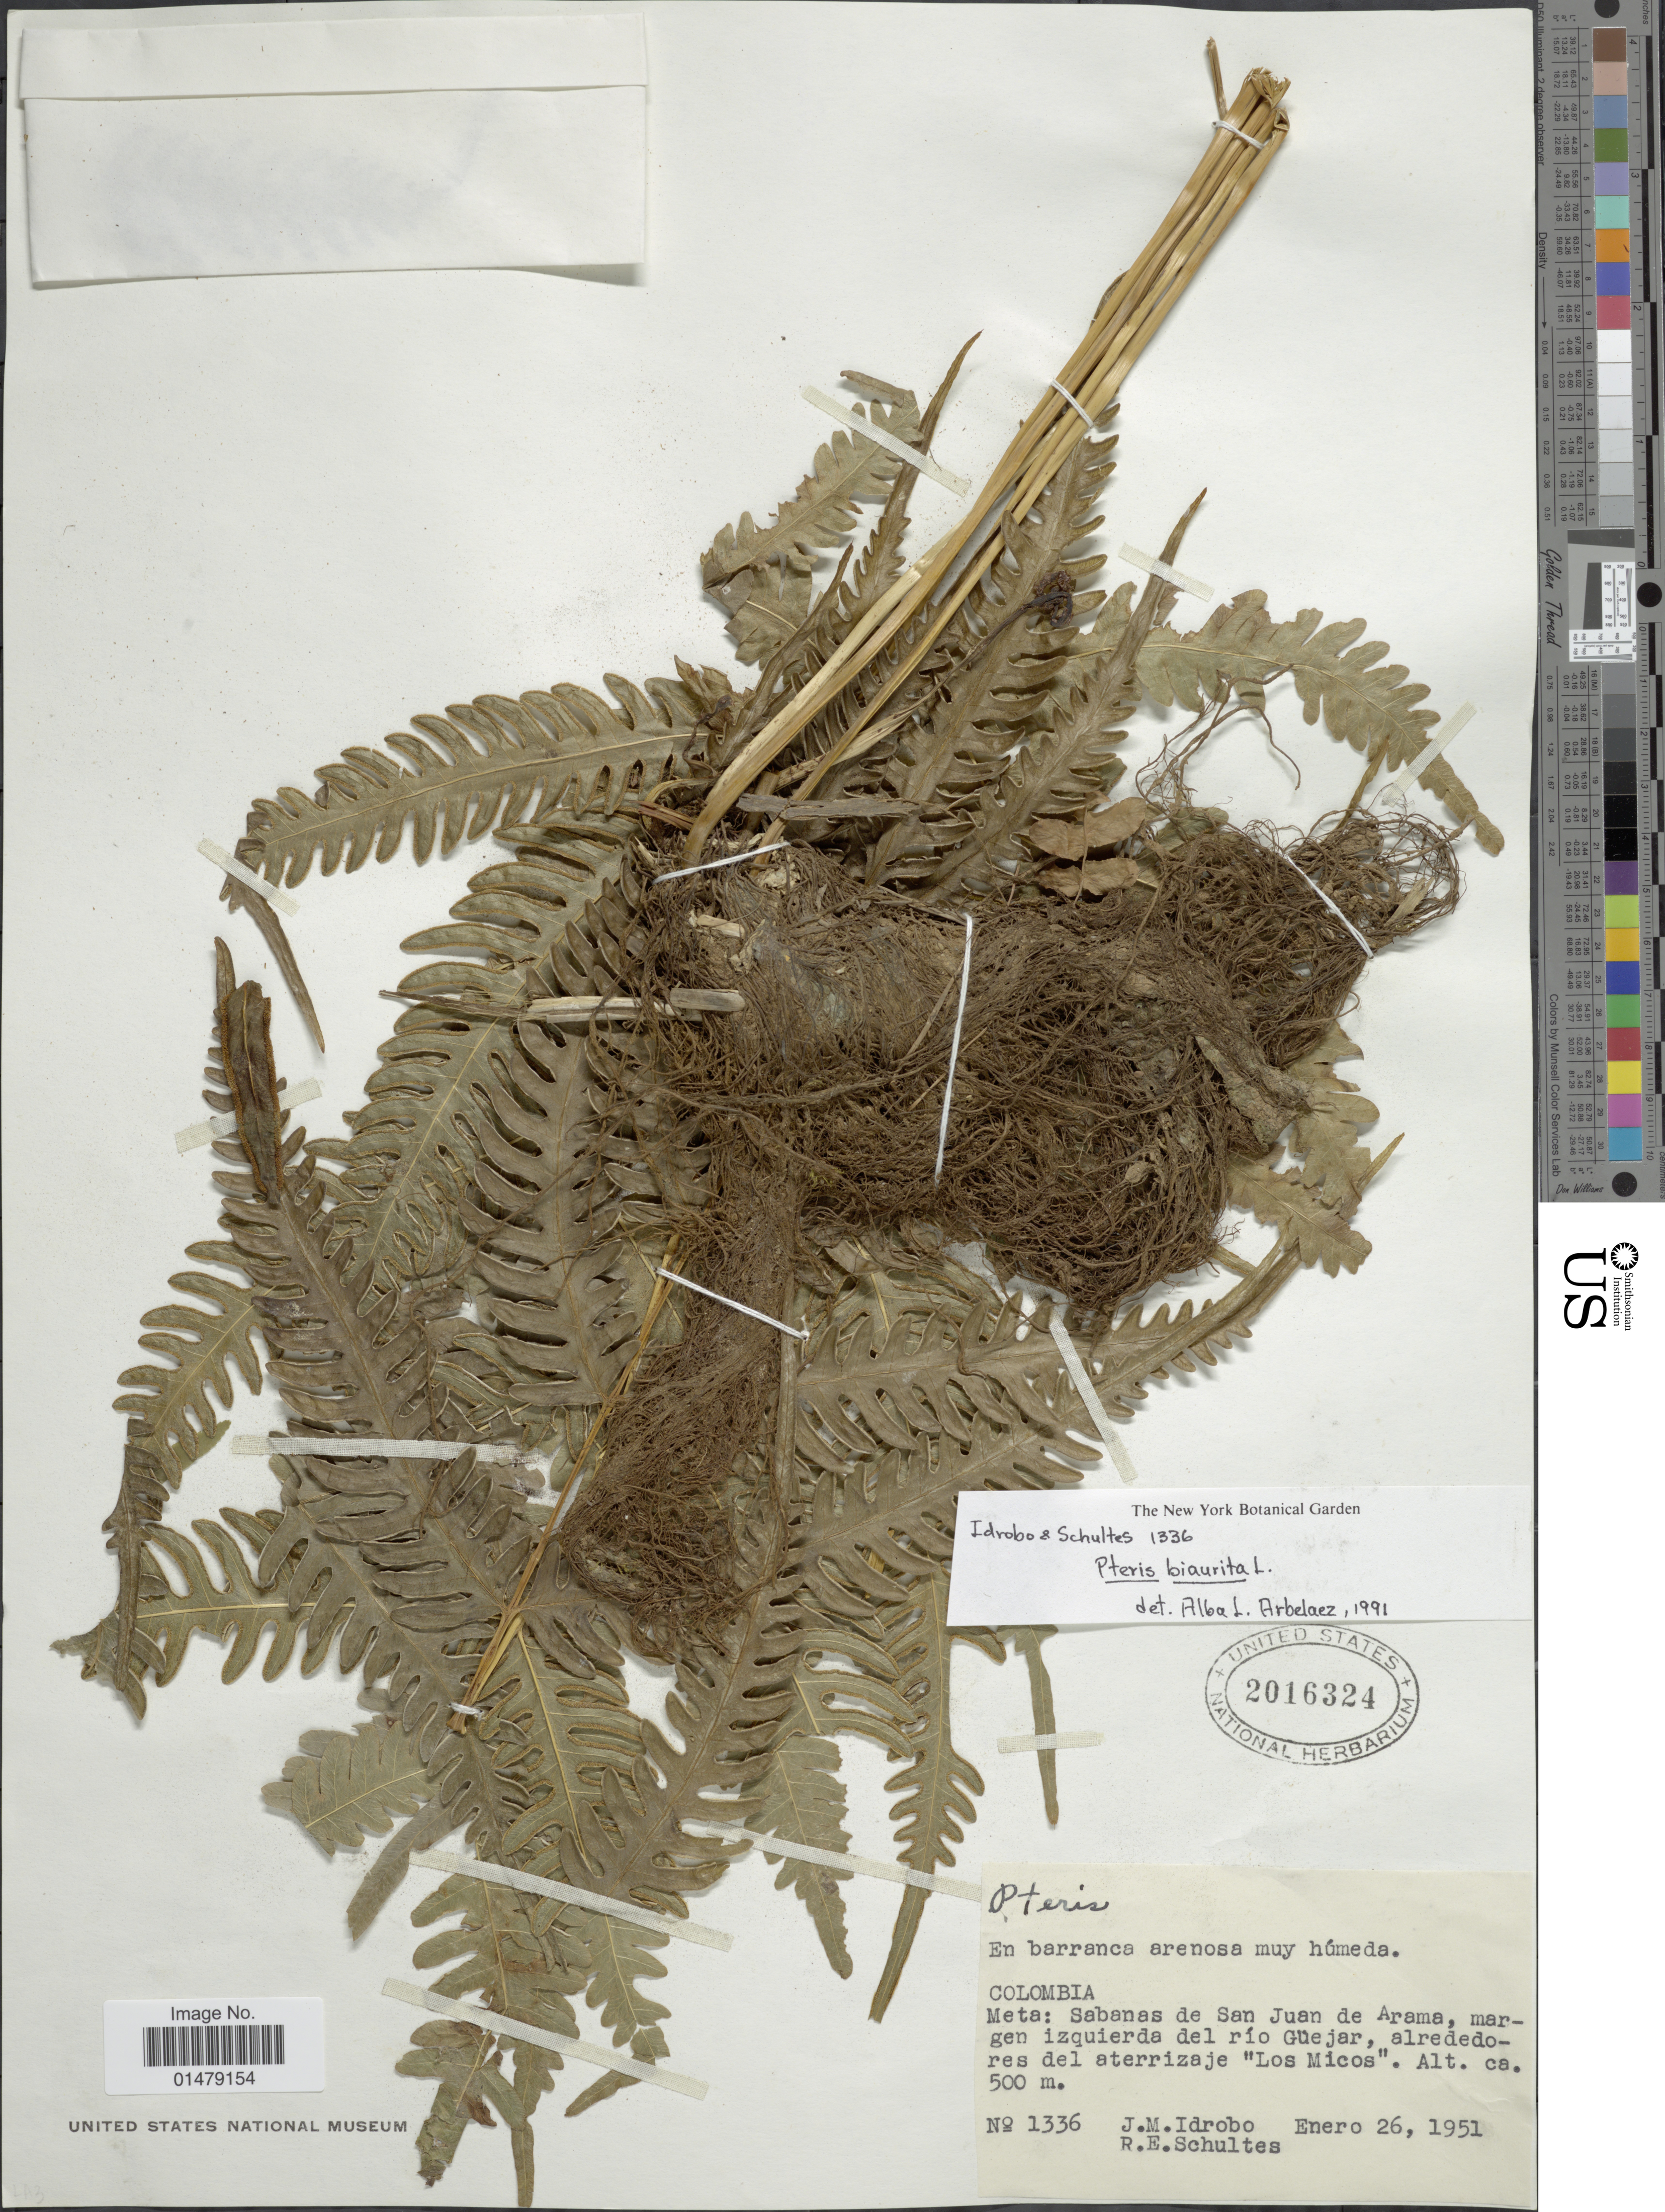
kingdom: Plantae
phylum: Tracheophyta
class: Polypodiopsida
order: Polypodiales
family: Pteridaceae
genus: Pteris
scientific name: Pteris biaurita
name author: L.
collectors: J. M. Idrobo & R. E. Schultes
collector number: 1336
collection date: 1951-01-26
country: Colombia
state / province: Meta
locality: Sabanas de San Juan de Arama, margen izquierda del rio Guejar, alrededores del aterrizaje 'Los Micos'.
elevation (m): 500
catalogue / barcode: US 2016324